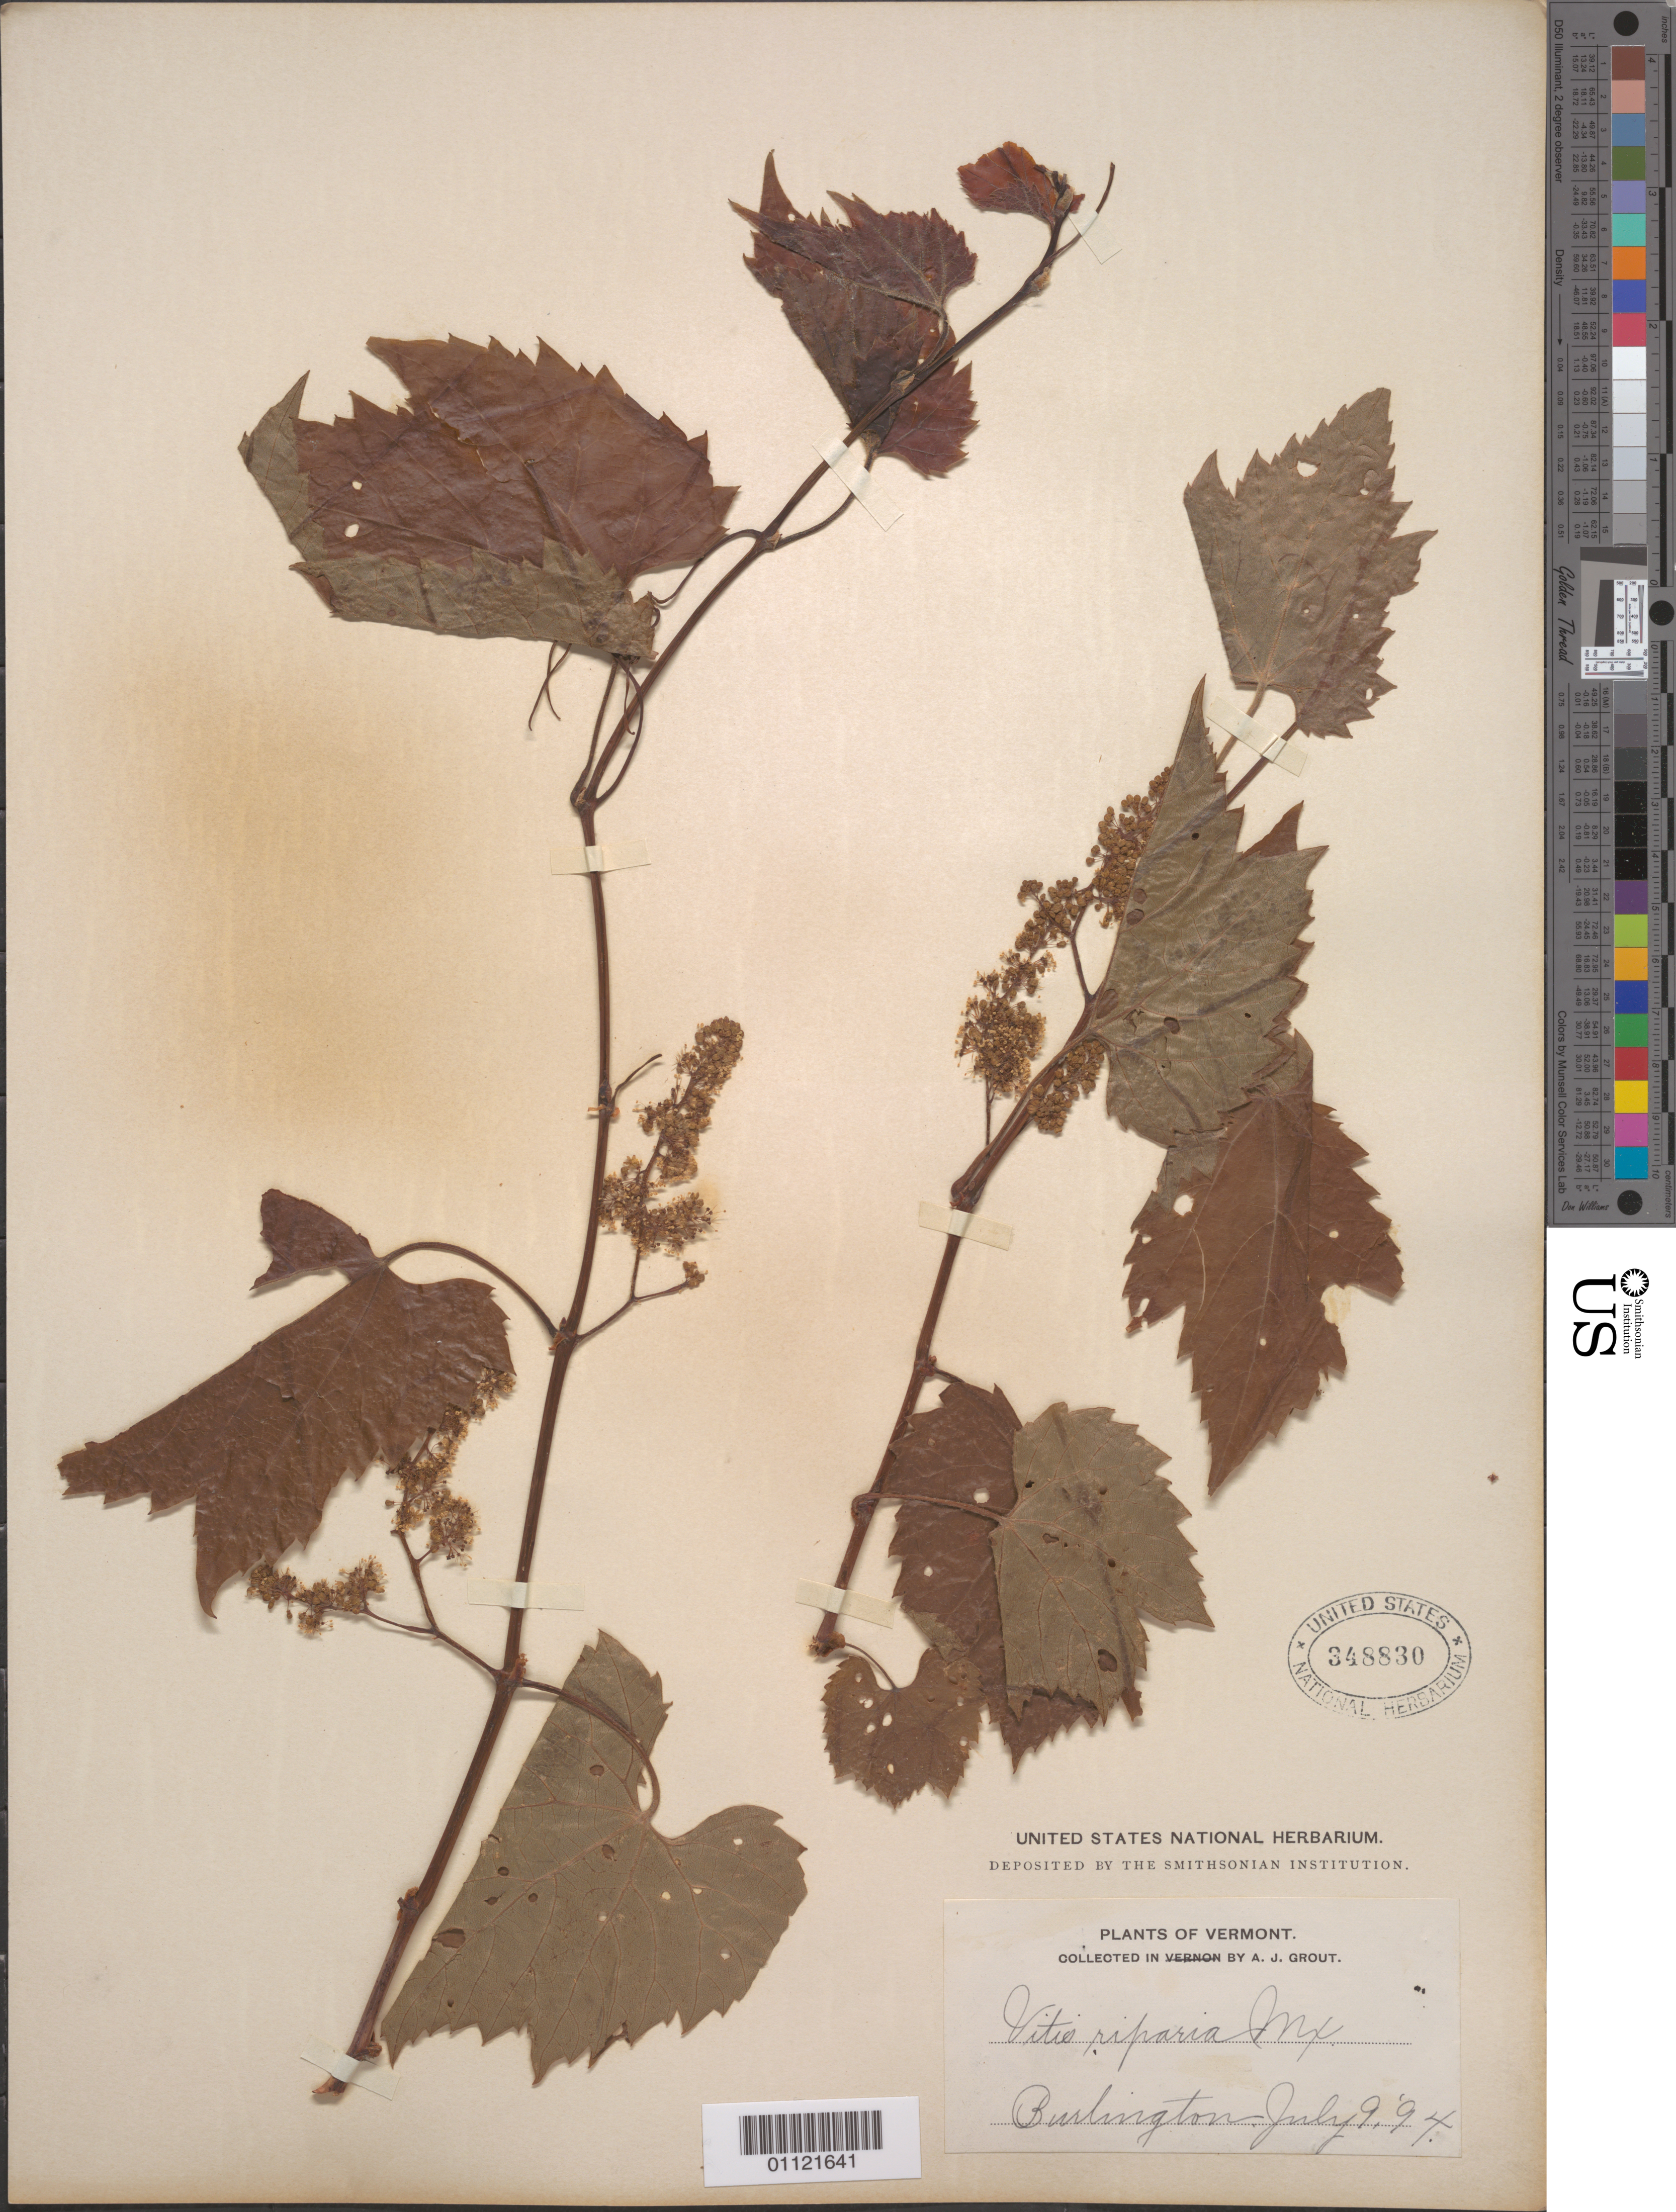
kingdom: Plantae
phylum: Tracheophyta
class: Magnoliopsida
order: Vitales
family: Vitaceae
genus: Vitis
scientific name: Vitis vulpina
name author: L.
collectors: A. Grout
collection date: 1894-07-09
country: United States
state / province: Vermont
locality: Burlington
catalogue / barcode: US 348830